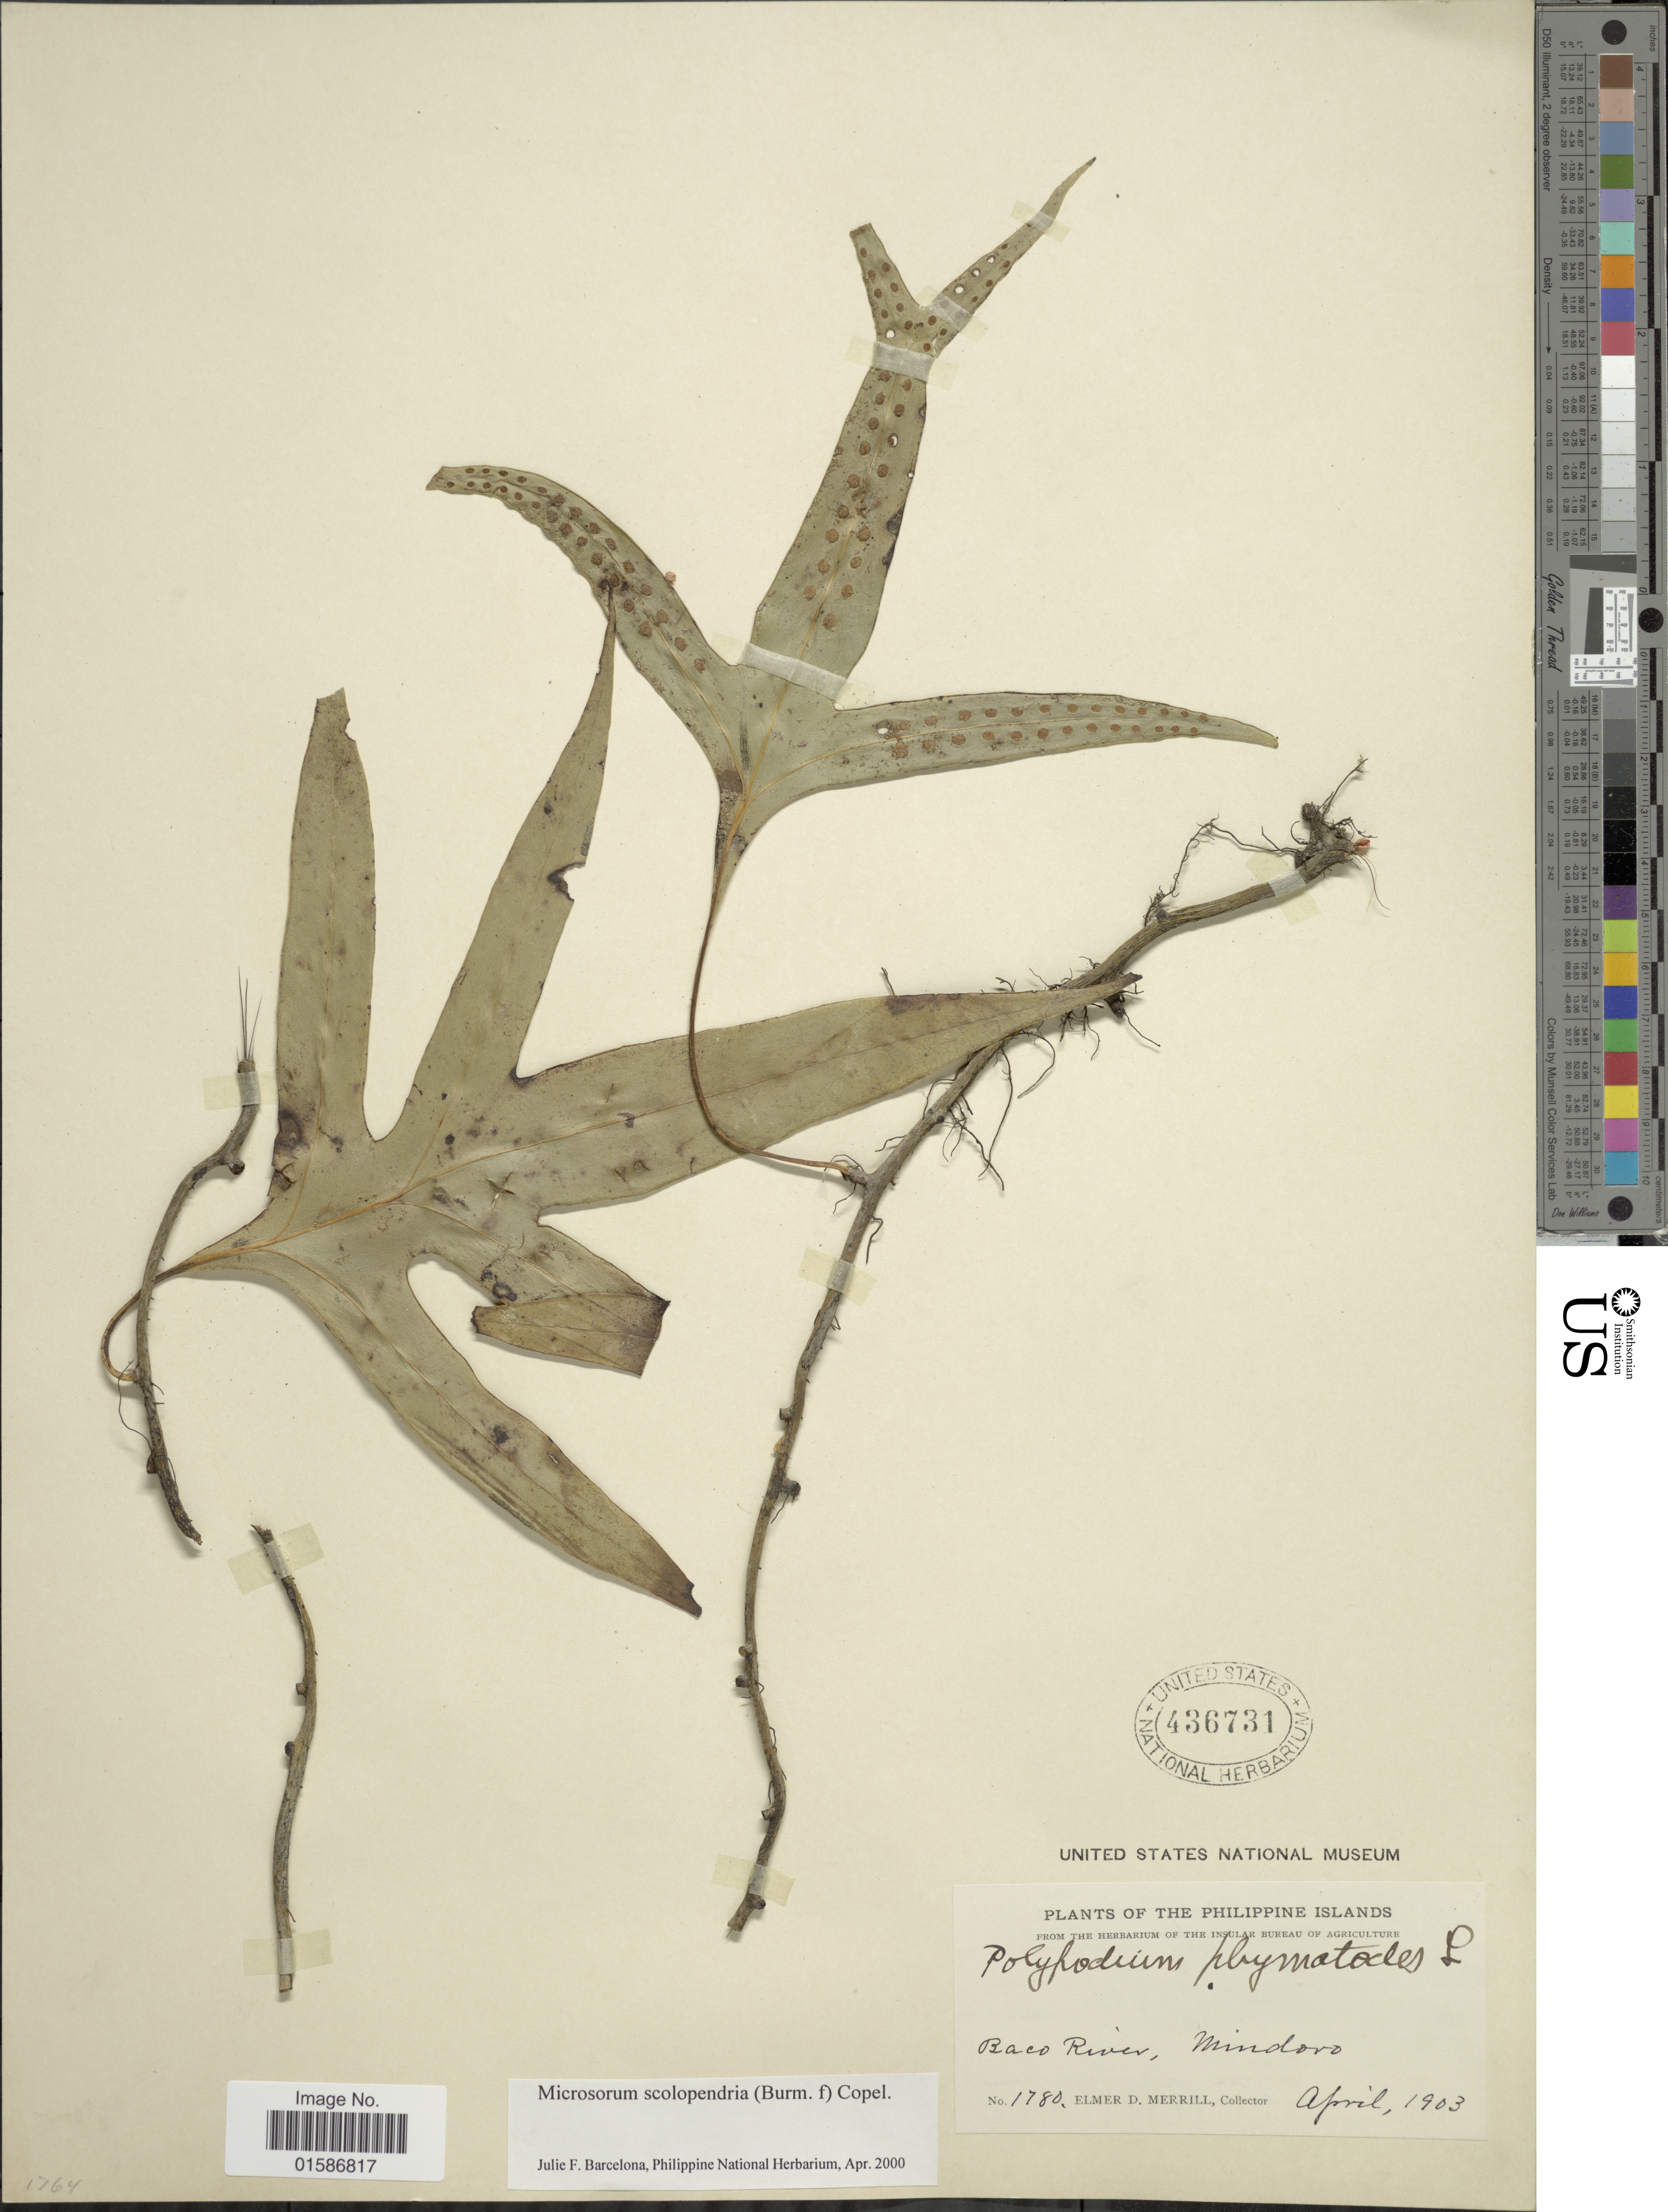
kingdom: Plantae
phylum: Tracheophyta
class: Polypodiopsida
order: Polypodiales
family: Polypodiaceae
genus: Microsorum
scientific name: Microsorum scolopendria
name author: (Burm. f.) Copel.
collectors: E. D. Merrill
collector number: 1780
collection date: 1903-04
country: Philippines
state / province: Mimaropa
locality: The Philippine Islands, Baco River, Mindoro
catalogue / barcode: US 436731